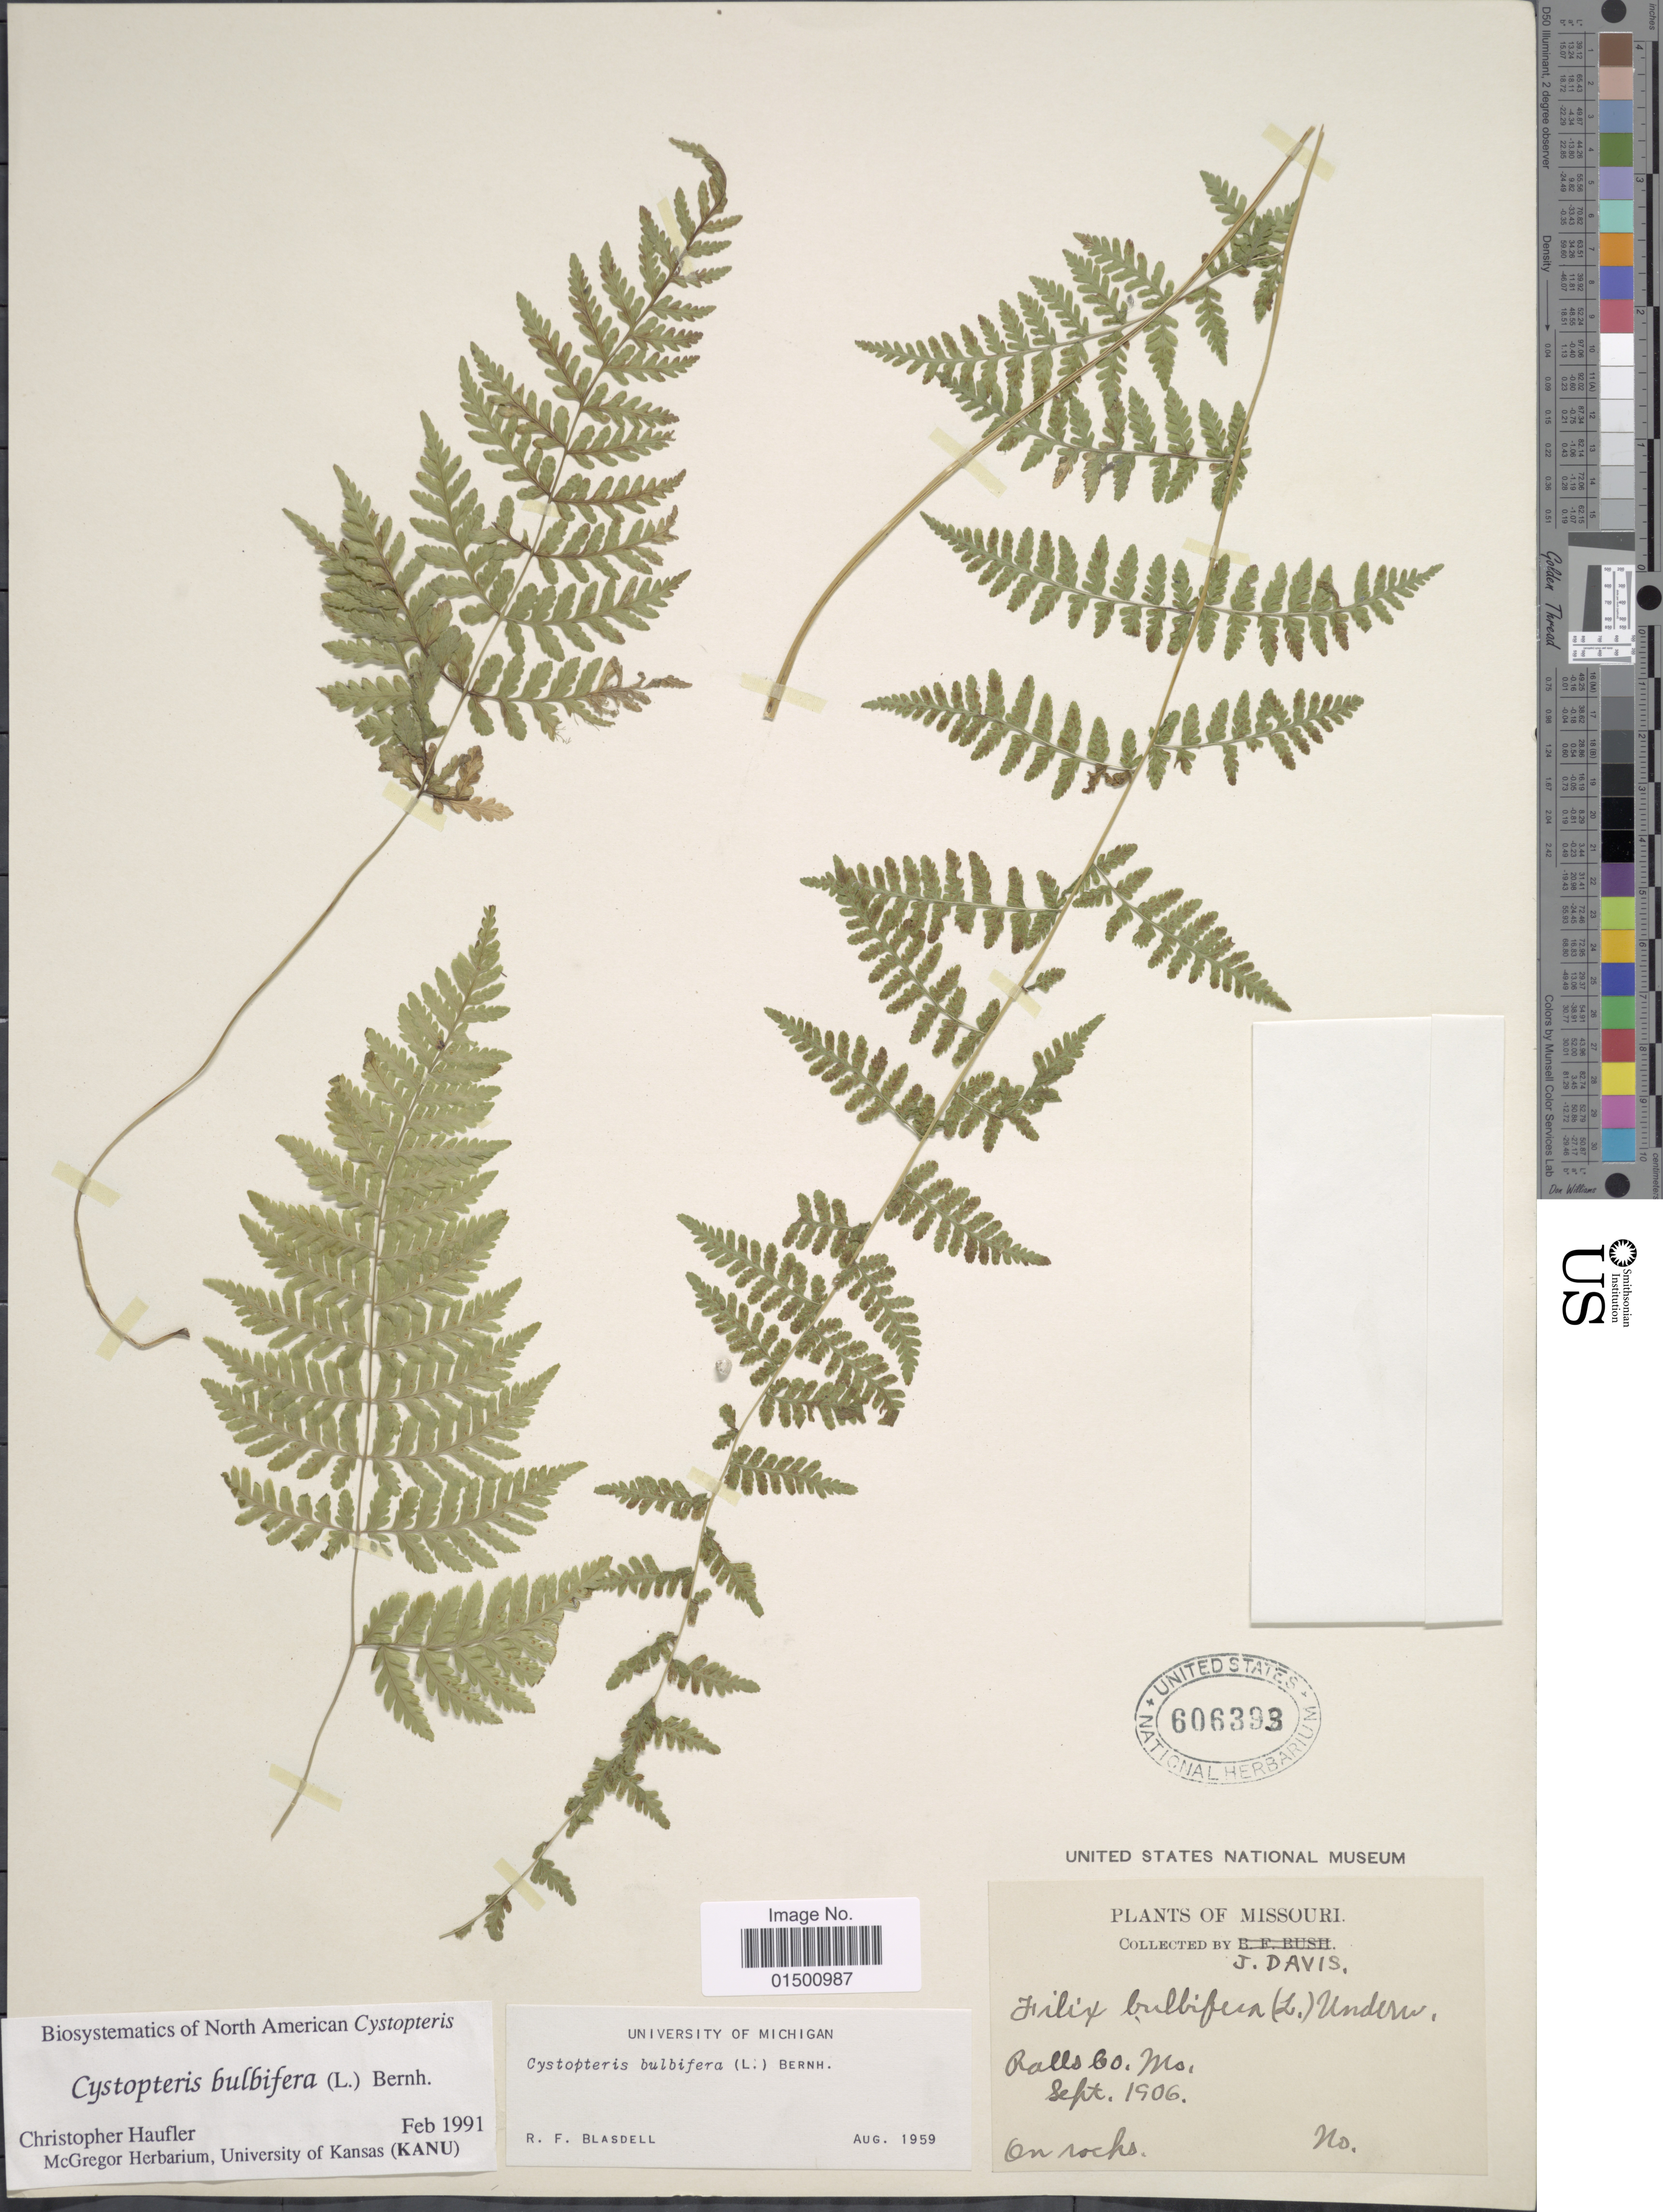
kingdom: Plantae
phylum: Tracheophyta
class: Polypodiopsida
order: Polypodiales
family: Cystopteridaceae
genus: Cystopteris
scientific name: Cystopteris bulbifera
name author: (L.) Bernh.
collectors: J. Davis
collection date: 1906-09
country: United States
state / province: Missouri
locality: Ralls Co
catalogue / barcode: US 606393